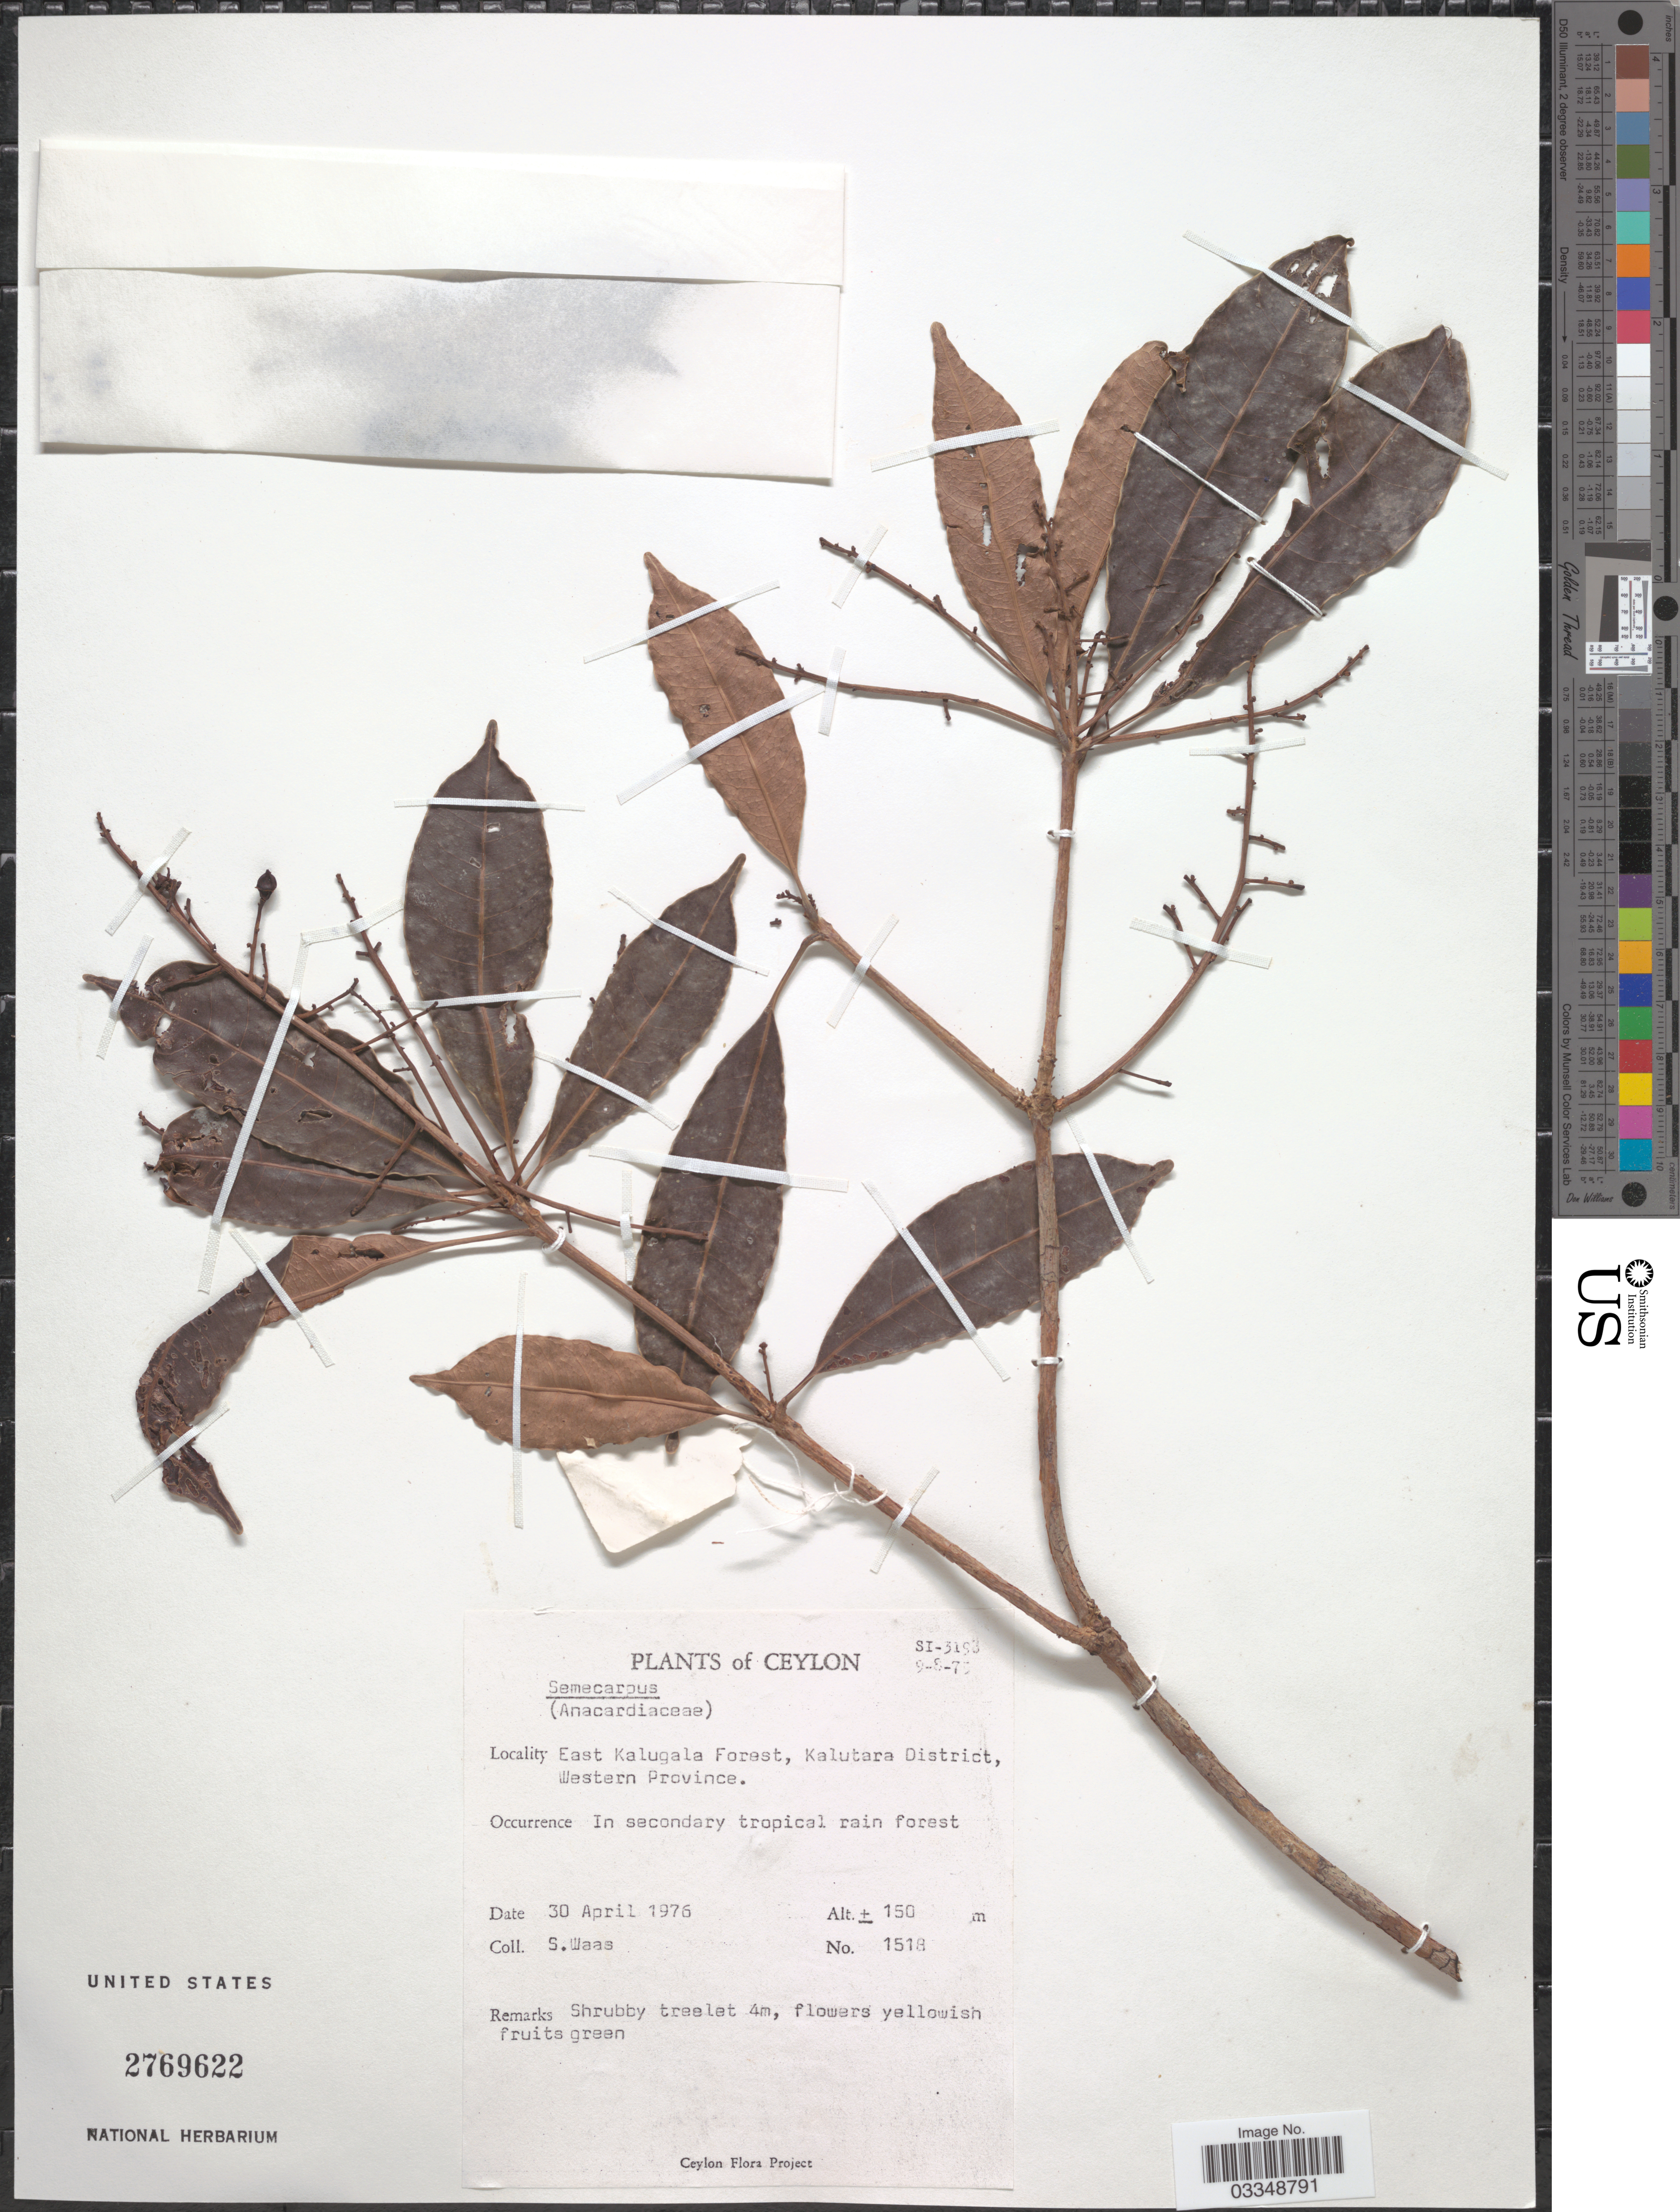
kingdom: Plantae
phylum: Tracheophyta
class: Magnoliopsida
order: Sapindales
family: Anacardiaceae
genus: Semecarpus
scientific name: Semecarpus sp.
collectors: S. Waas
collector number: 1518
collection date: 1976-04-30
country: Sri Lanka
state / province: Western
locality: Ceylon. East Kalugala Forest, Kalutara District, Western Province.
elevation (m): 150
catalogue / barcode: US 2769622